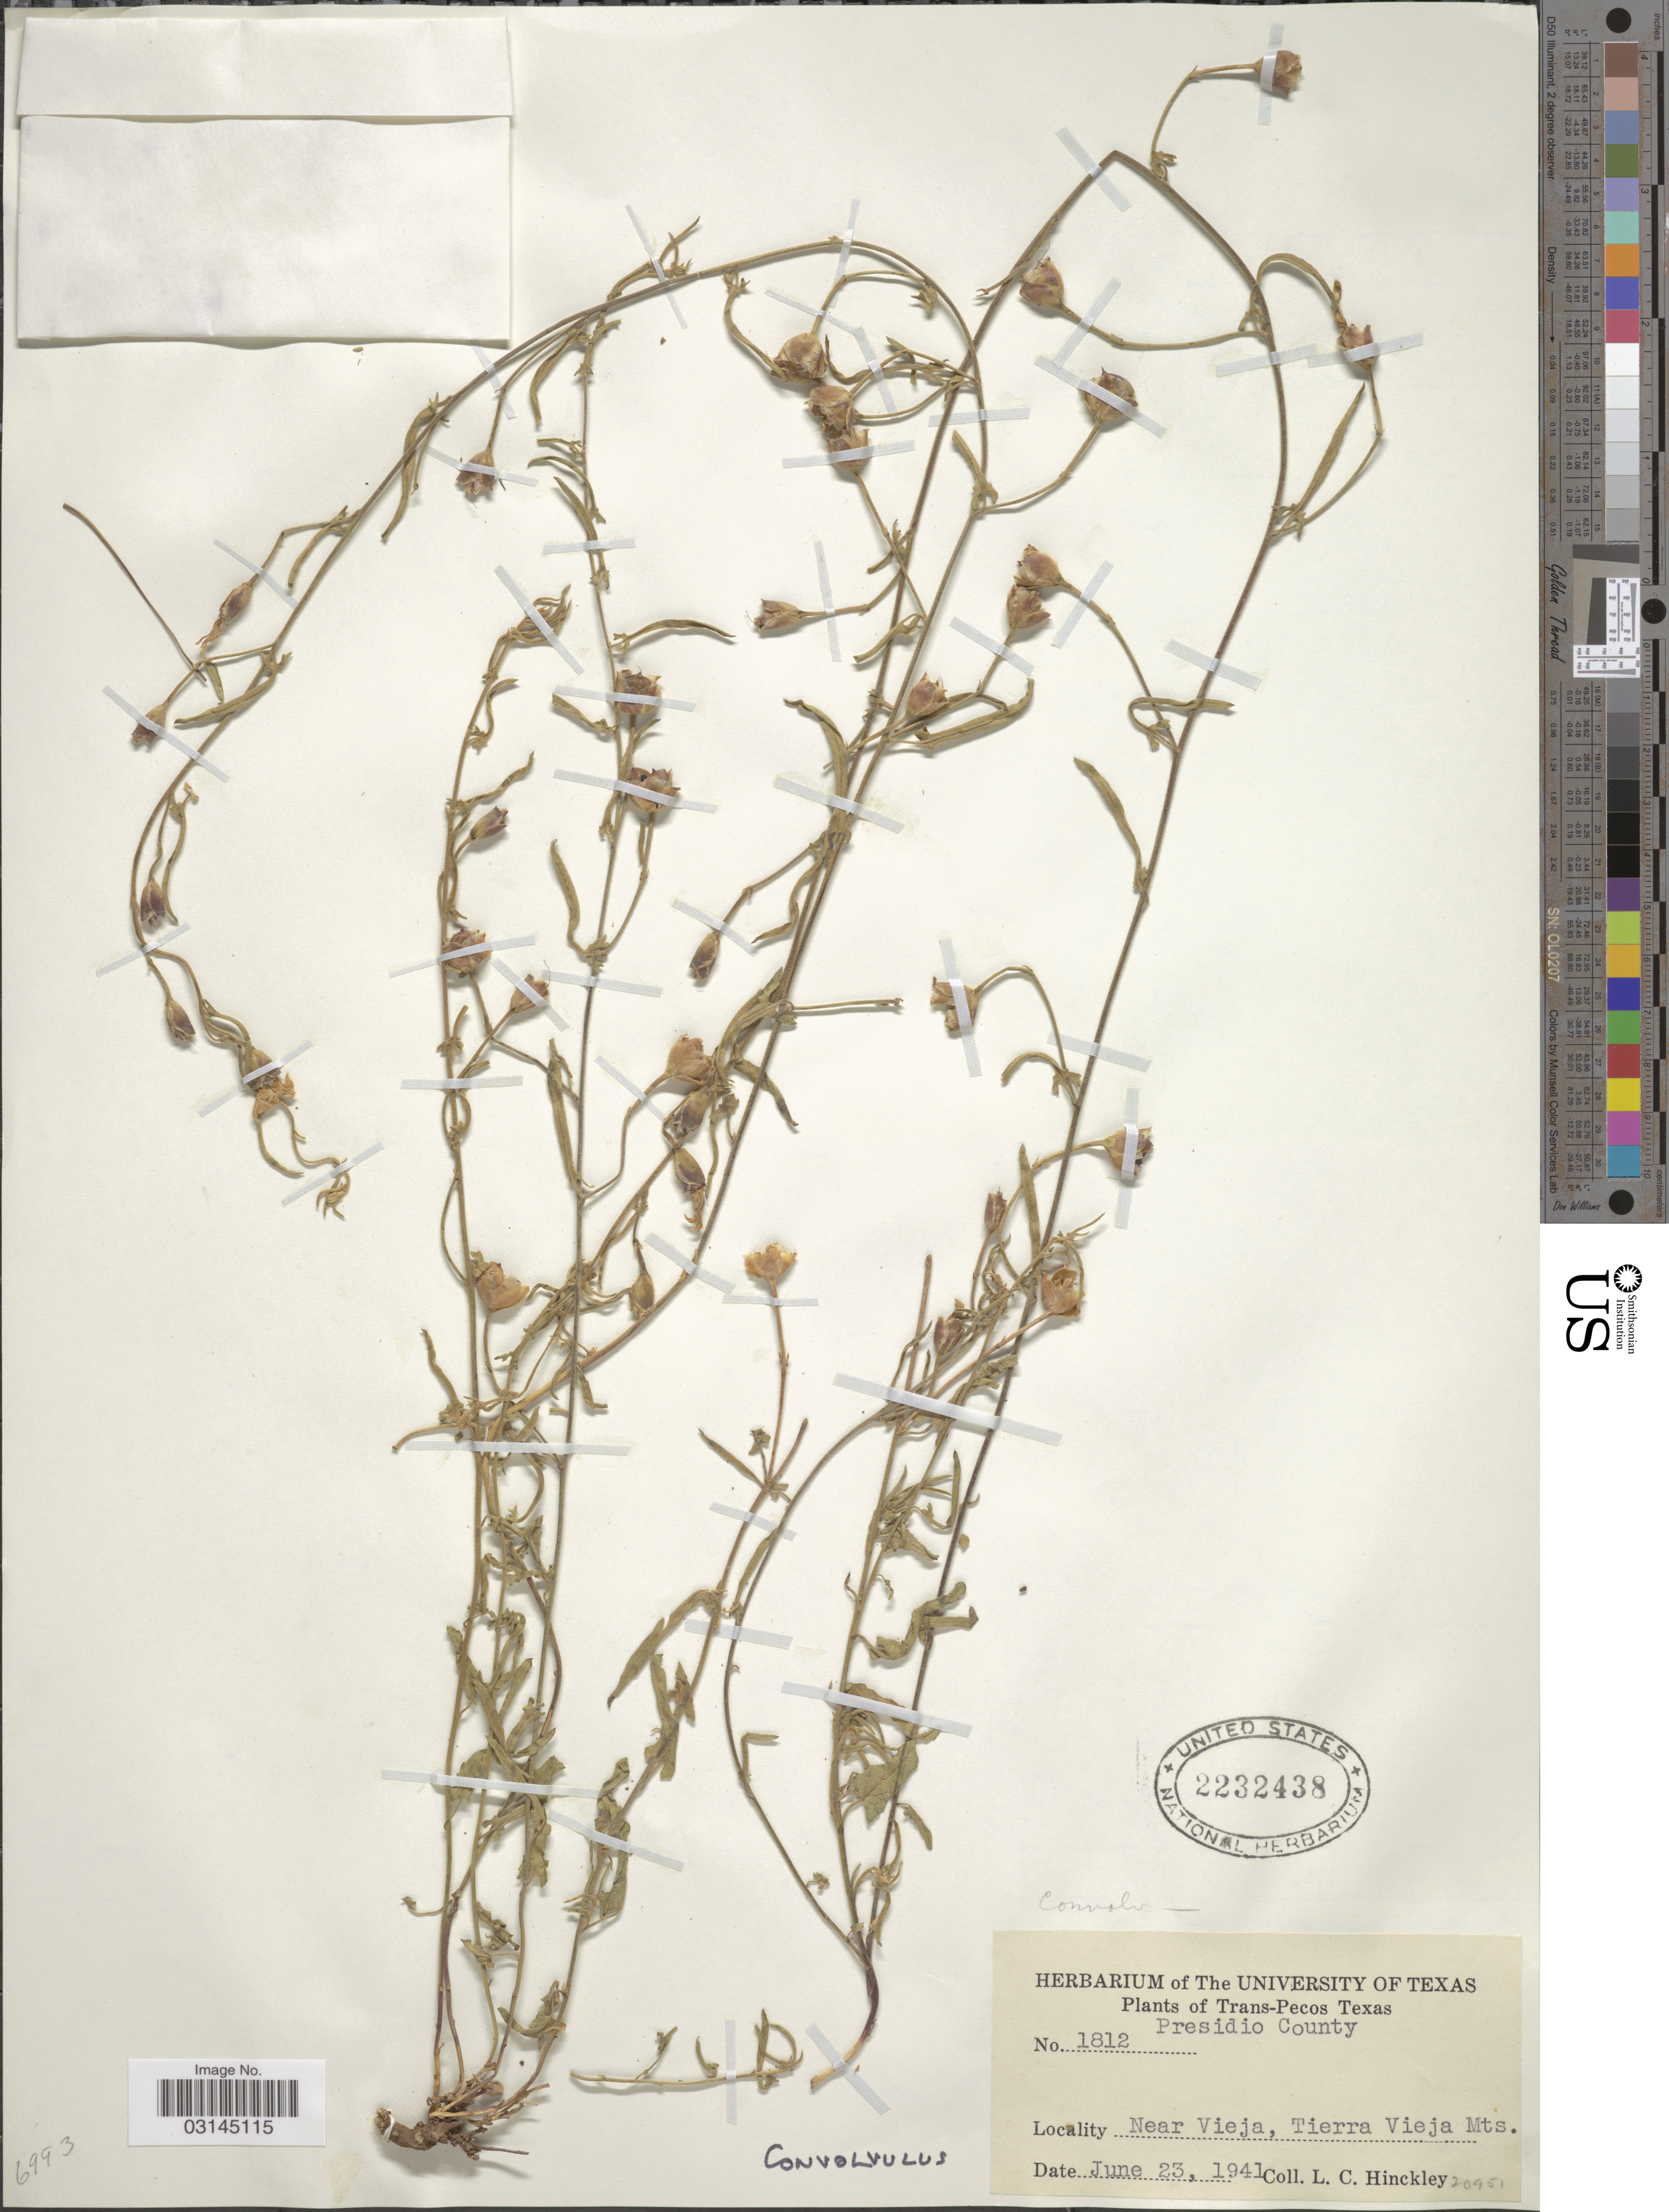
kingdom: Plantae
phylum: Tracheophyta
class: Magnoliopsida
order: Solanales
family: Convolvulaceae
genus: Convolvulus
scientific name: Convolvulus sp.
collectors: L. Hinckley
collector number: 1812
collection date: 1941-06-23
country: United States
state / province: Texas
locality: Trans-Pecos Texas. Presidio County. Near Vieja, Tierra Vieja Mts.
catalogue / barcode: US 2232438